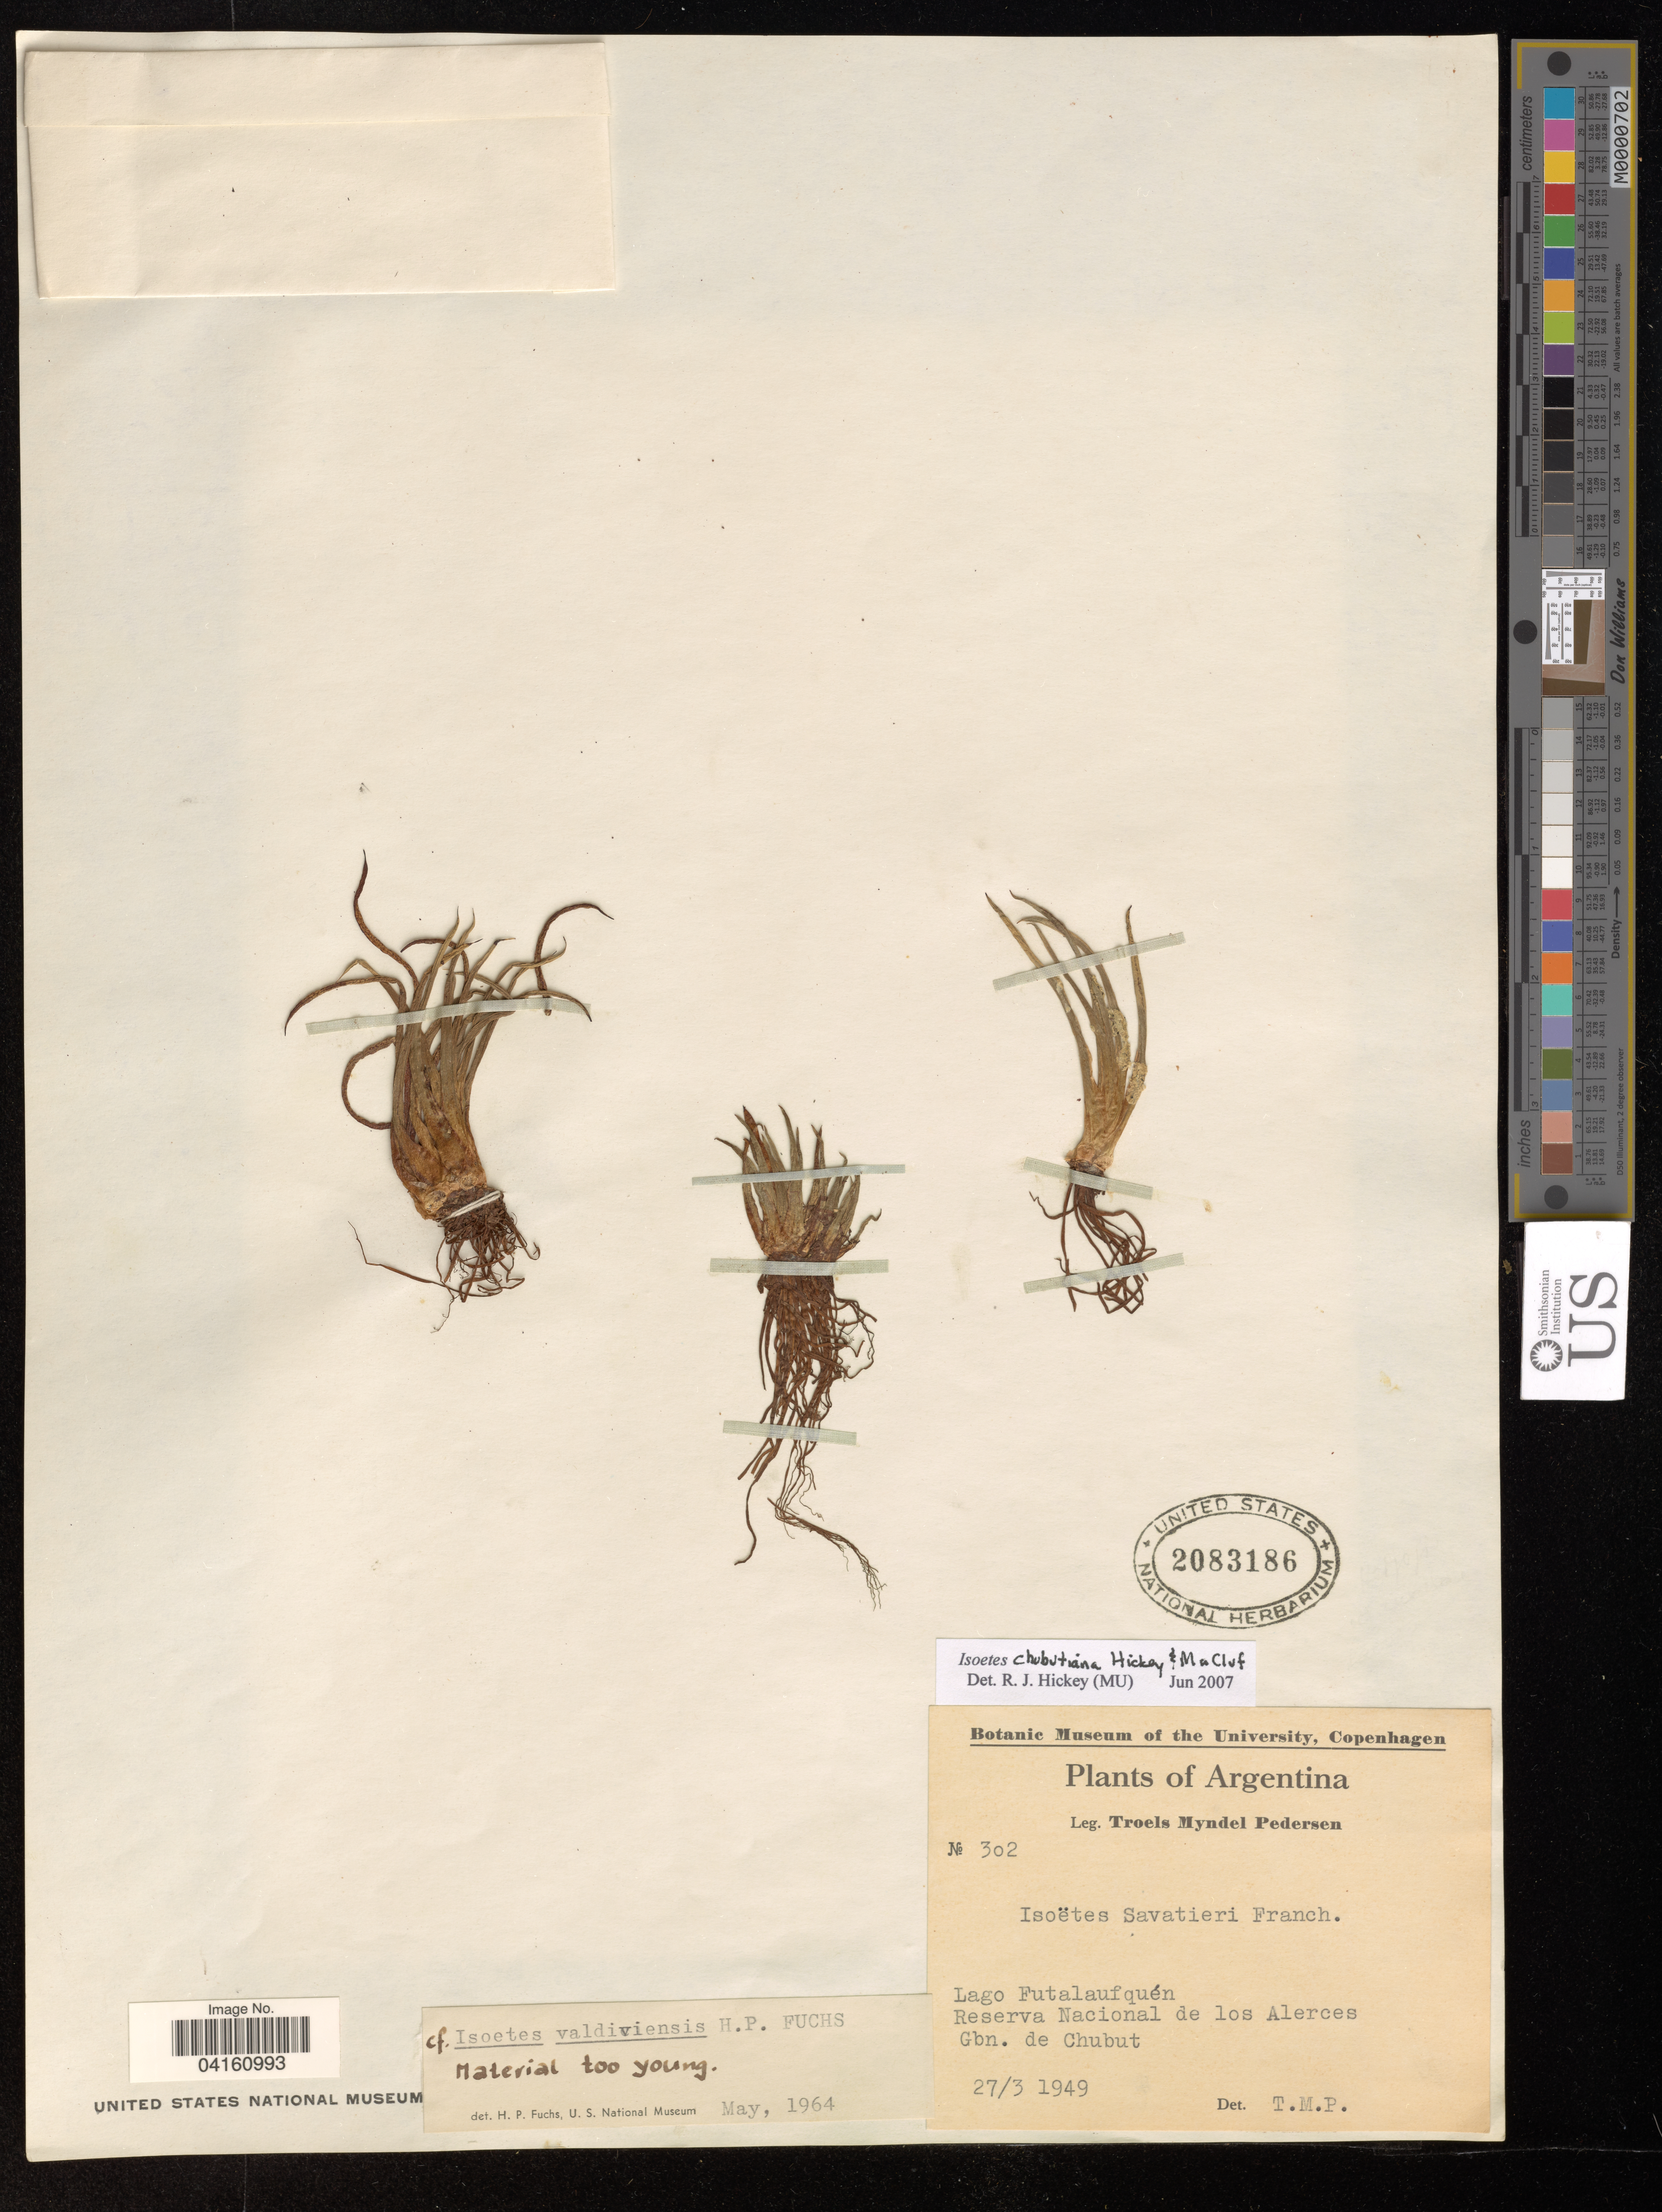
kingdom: Plantae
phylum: Tracheophyta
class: Lycopodiopsida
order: Isoetales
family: Isoetaceae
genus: Isoetes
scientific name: Isoetes chubutiana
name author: Hickey et al.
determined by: Hickey, R. J.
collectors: T. M. Pedersen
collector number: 302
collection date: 1949-03-27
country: Argentina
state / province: Chubut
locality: Lago Futalaufquén Reserva Nacional de los Alcerces.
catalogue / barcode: US 2083186